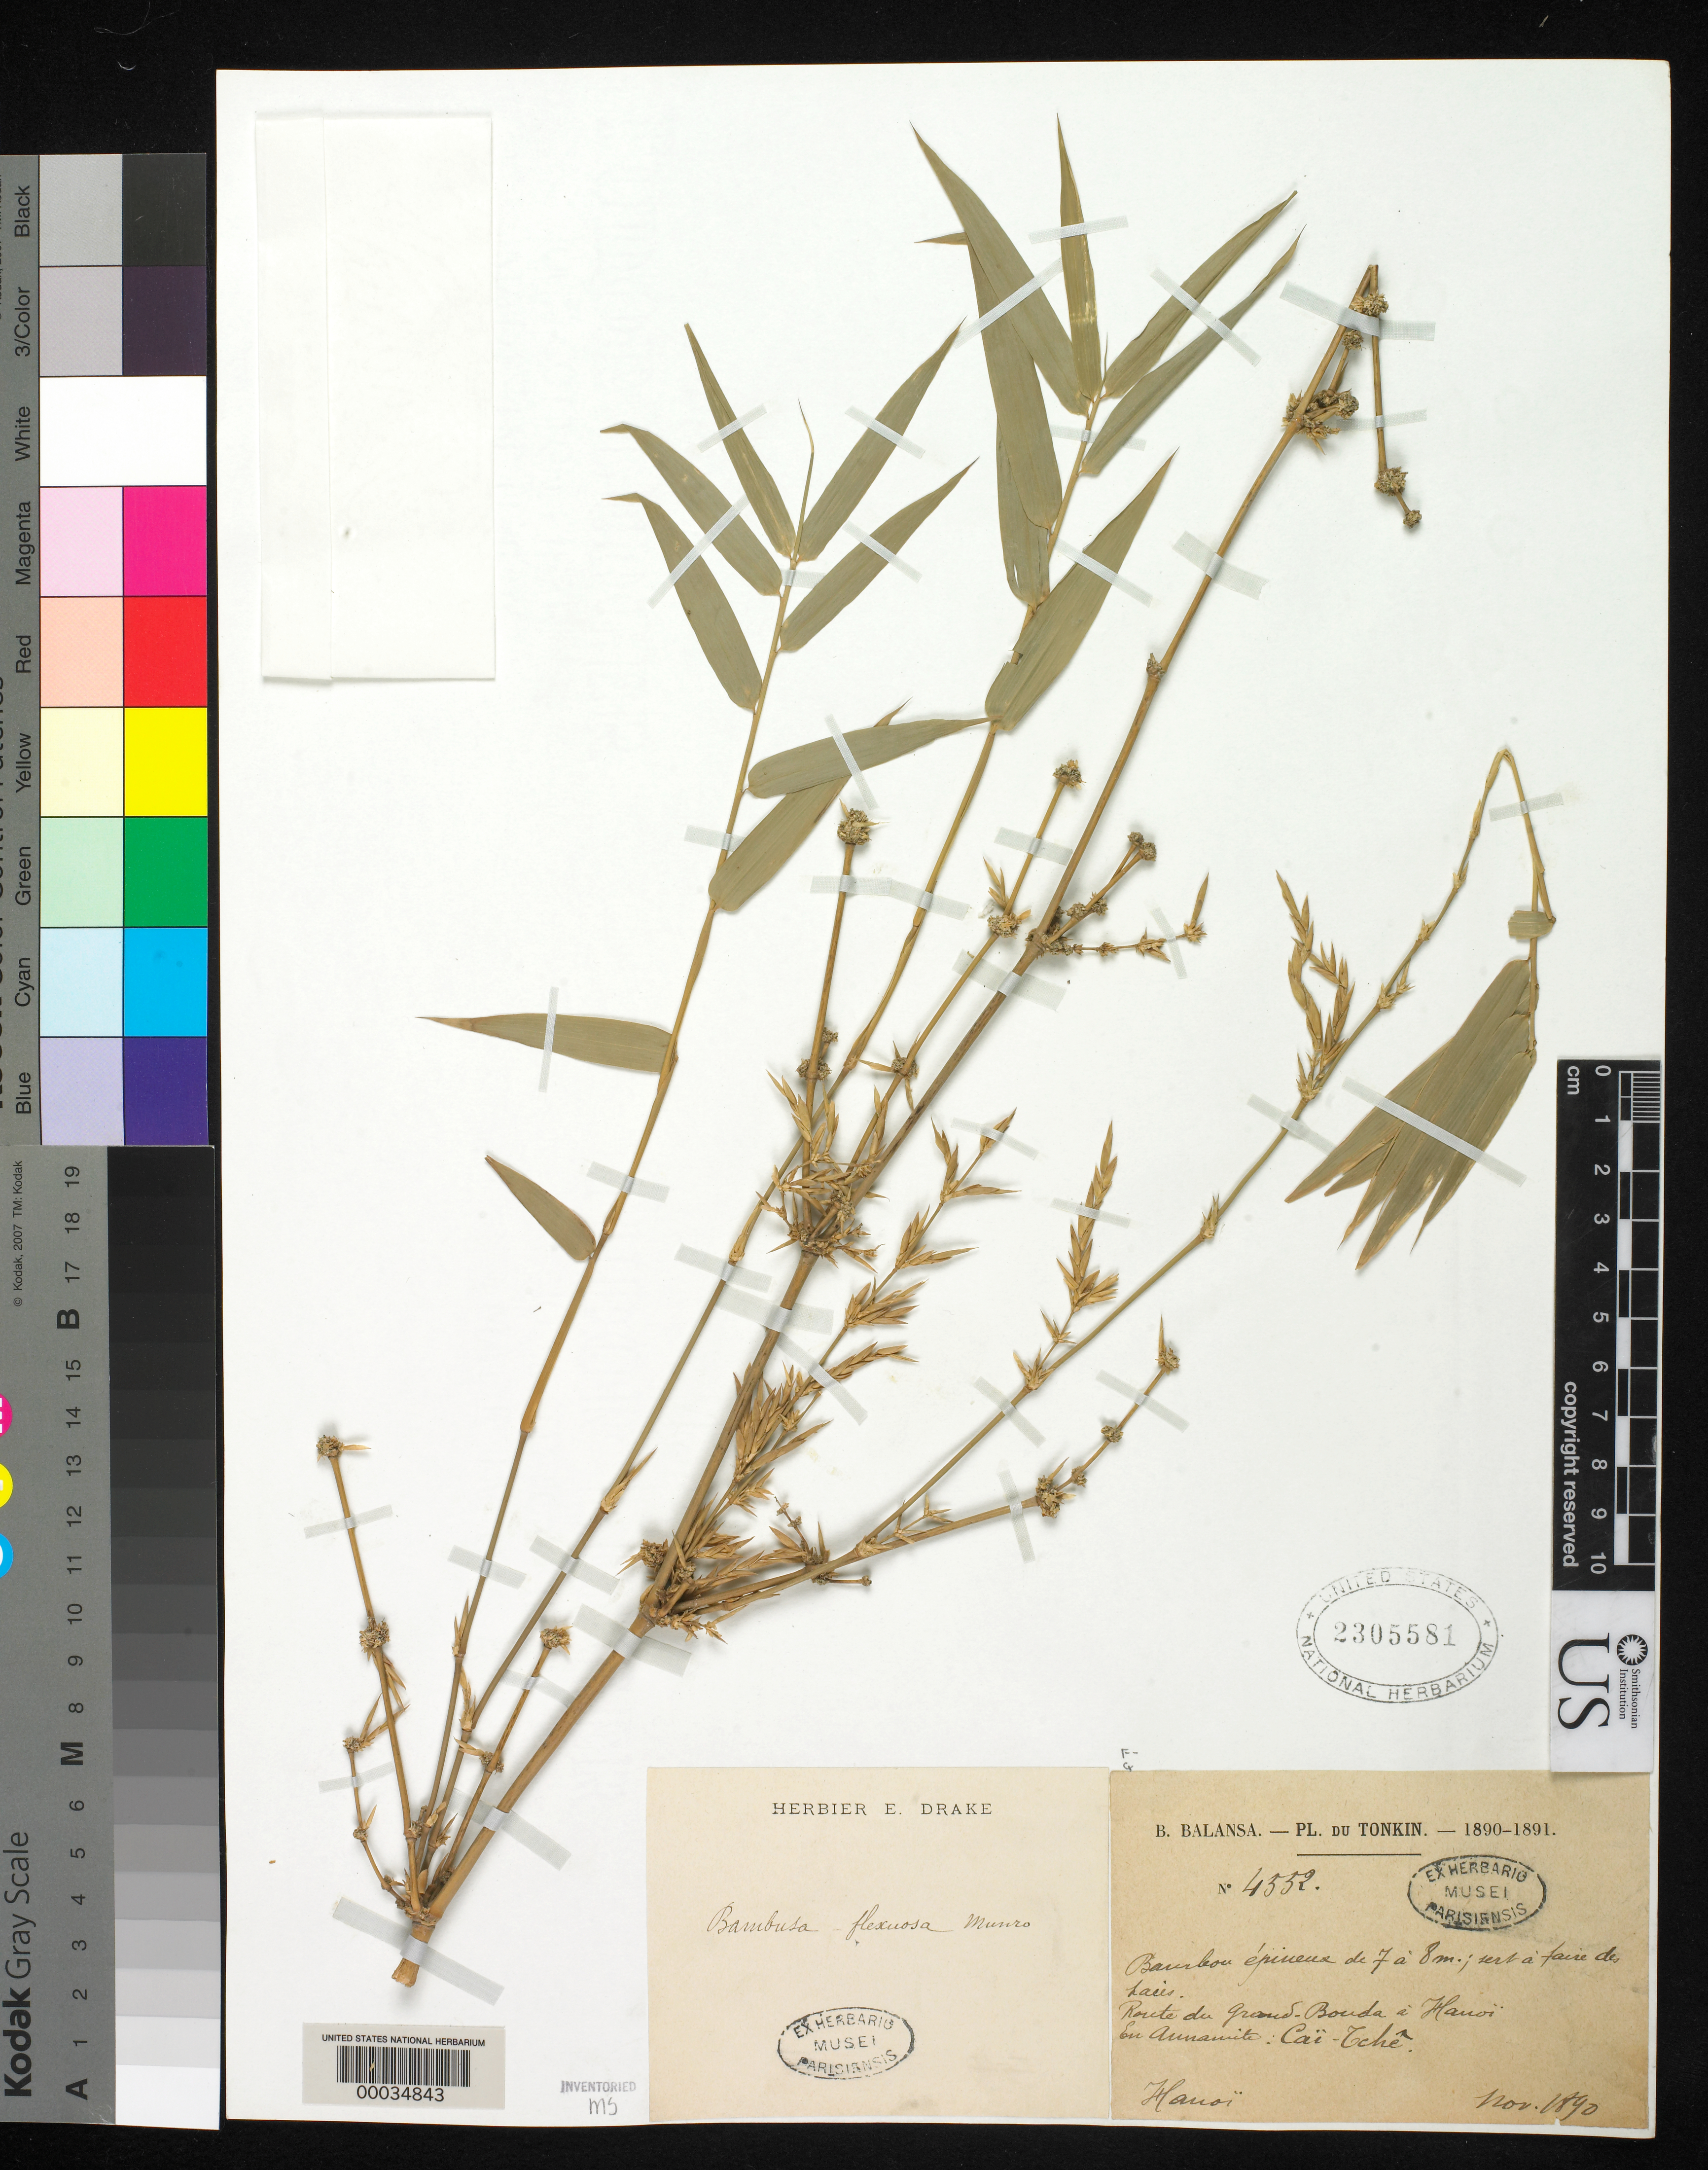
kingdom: Plantae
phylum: Tracheophyta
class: Liliopsida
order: Poales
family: Poaceae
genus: Bambusa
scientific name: Bambusa flexuosa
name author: Munro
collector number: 4332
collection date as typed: Nov 1890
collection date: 1890-11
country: Vietnam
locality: Hanoi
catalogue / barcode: US 2305581